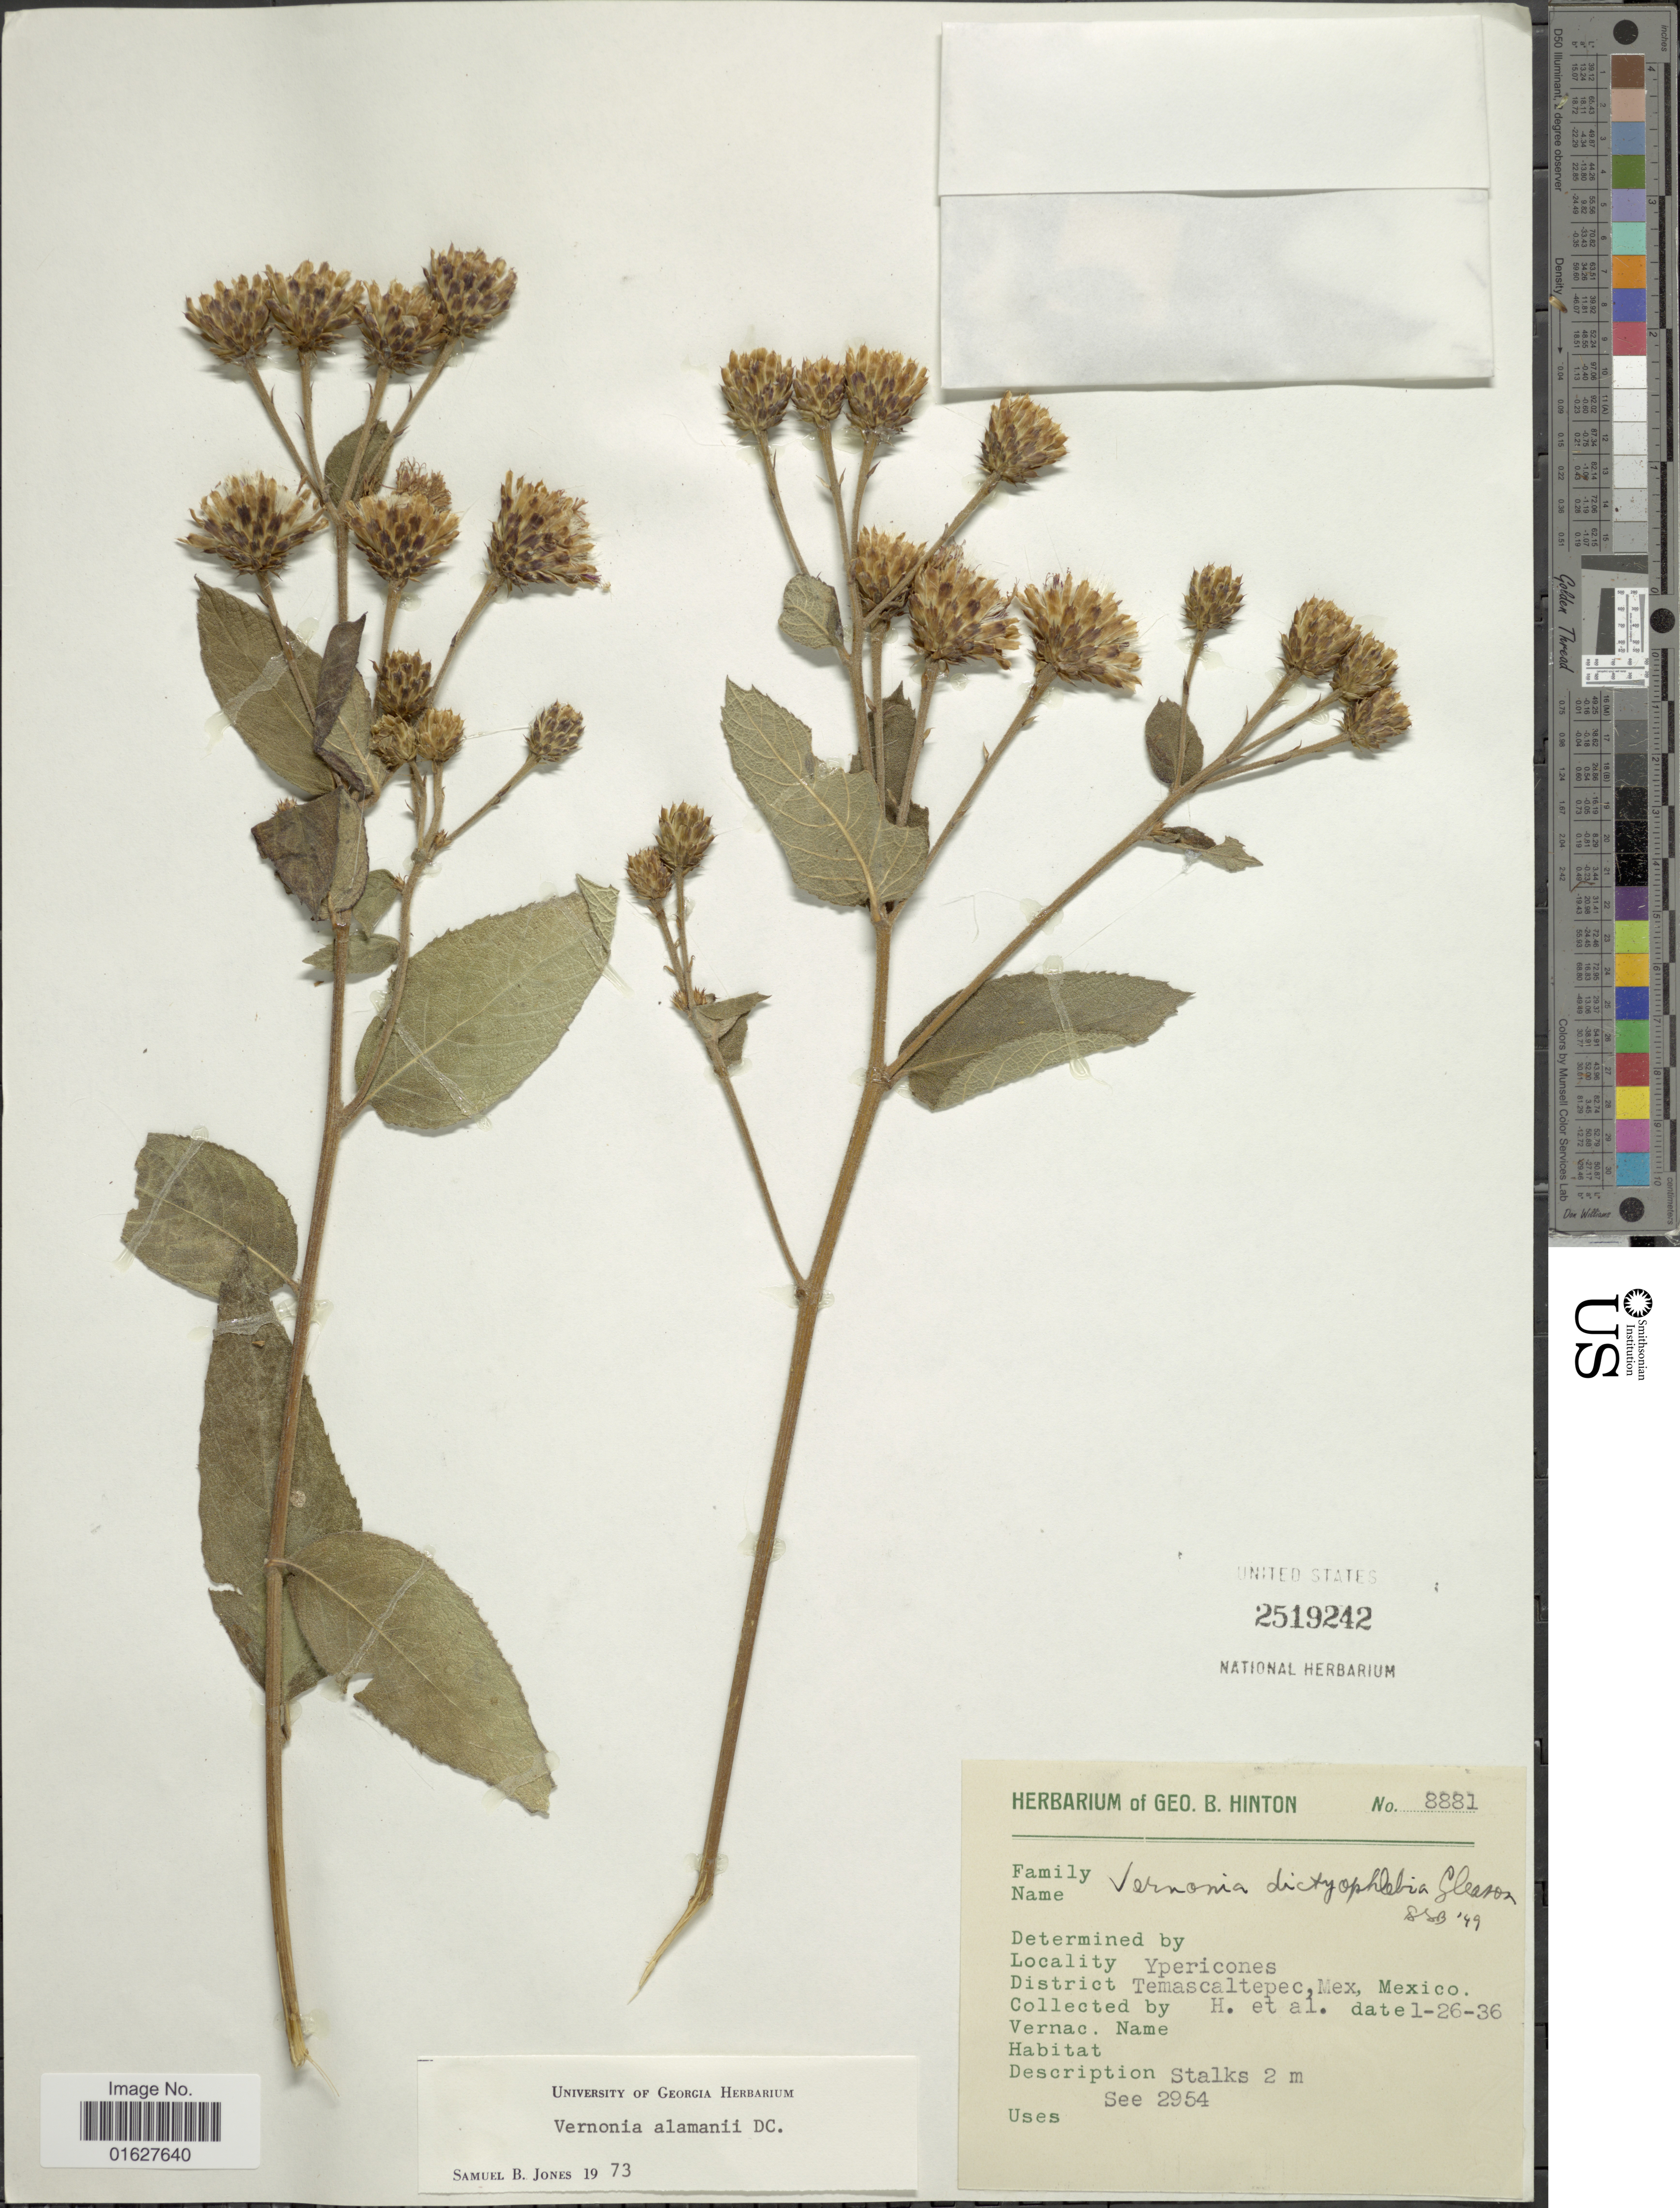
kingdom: Plantae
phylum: Tracheophyta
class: Magnoliopsida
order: Asterales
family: Asteraceae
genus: Vernonia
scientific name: Vernonia alamanii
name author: DC.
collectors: G. B. Hinton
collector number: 8881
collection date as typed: Transcribed d/m/y: 26/1/36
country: Mexico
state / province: México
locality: Temascaltepex, Mex, México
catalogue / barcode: US 2519242